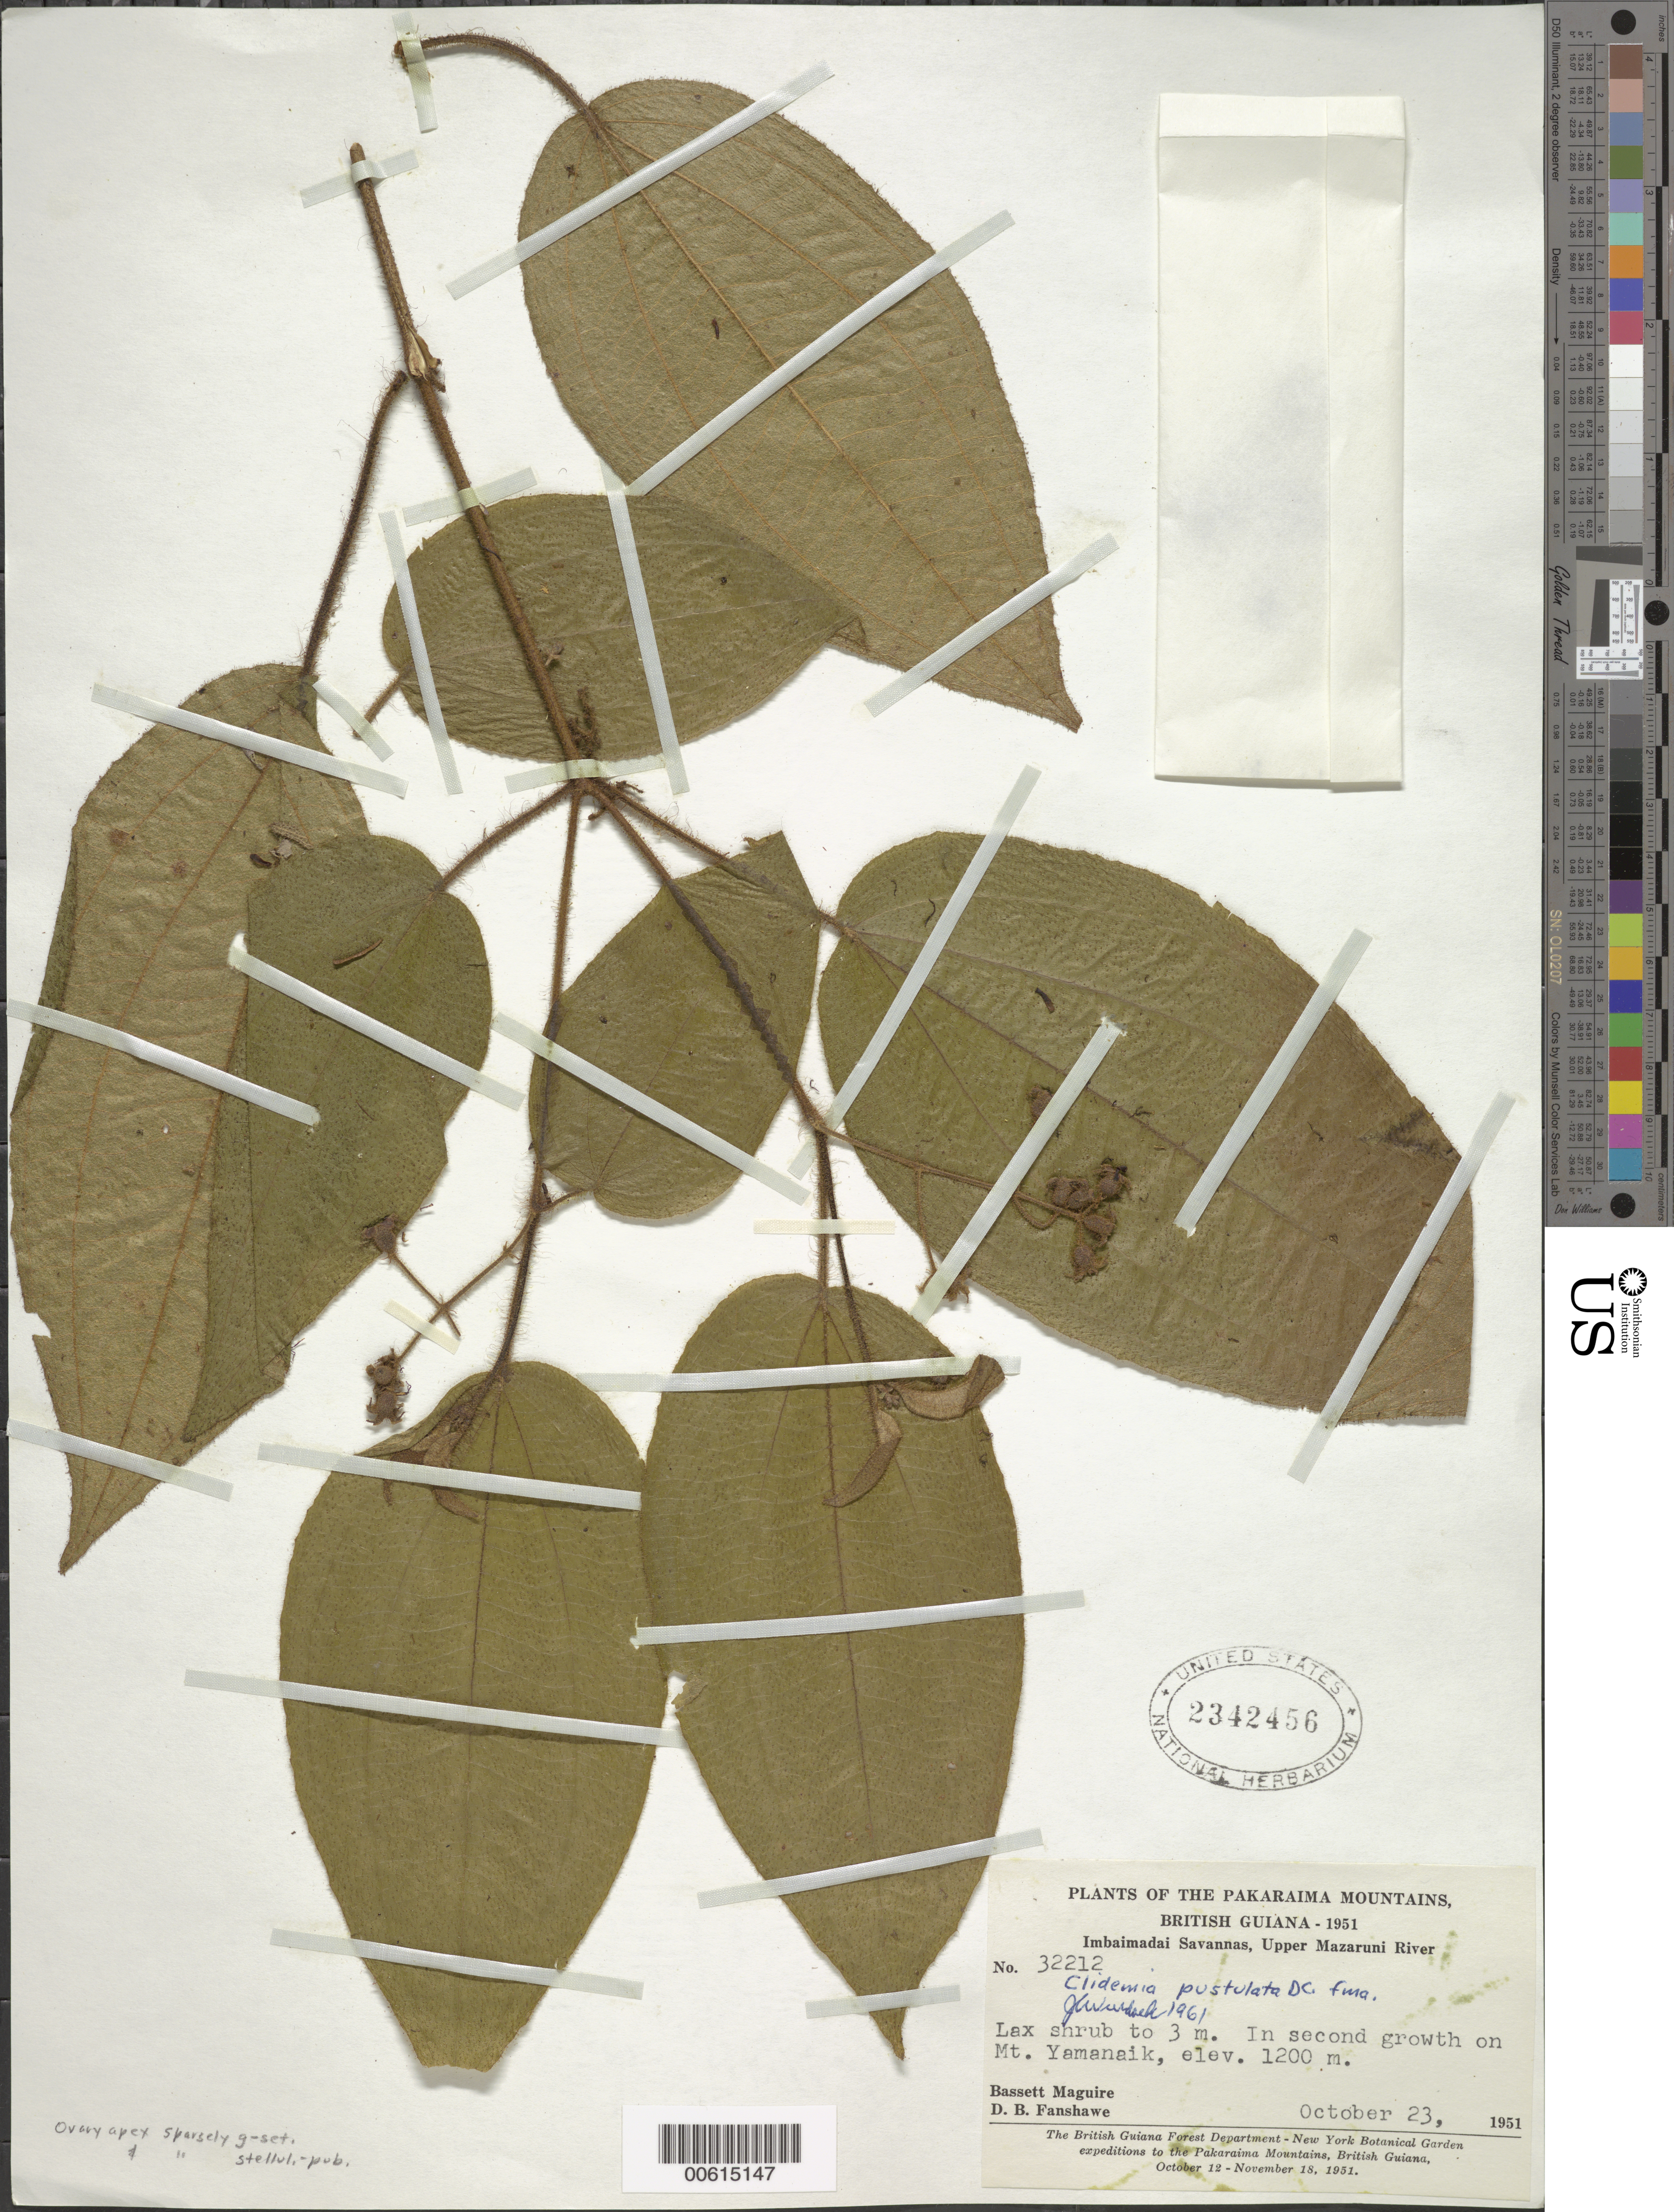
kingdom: Plantae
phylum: Tracheophyta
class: Magnoliopsida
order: Myrtales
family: Melastomataceae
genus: Clidemia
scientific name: Clidemia pustulata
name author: DC.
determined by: Wurdack, John J., (US), US (UNITED STATES)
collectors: B. Maguire & D. B. Fanshawe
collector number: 32212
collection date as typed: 23-Oct-51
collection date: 1951-10-23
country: Guyana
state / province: Cuyuni-Mazaruni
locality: Imbaimadai Savannas, Pakaraima Mts., Upper Mazaruni River, between Imbaimadai airstrip and Mt. Yamanaik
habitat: Second growth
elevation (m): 1200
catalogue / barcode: US 2342456